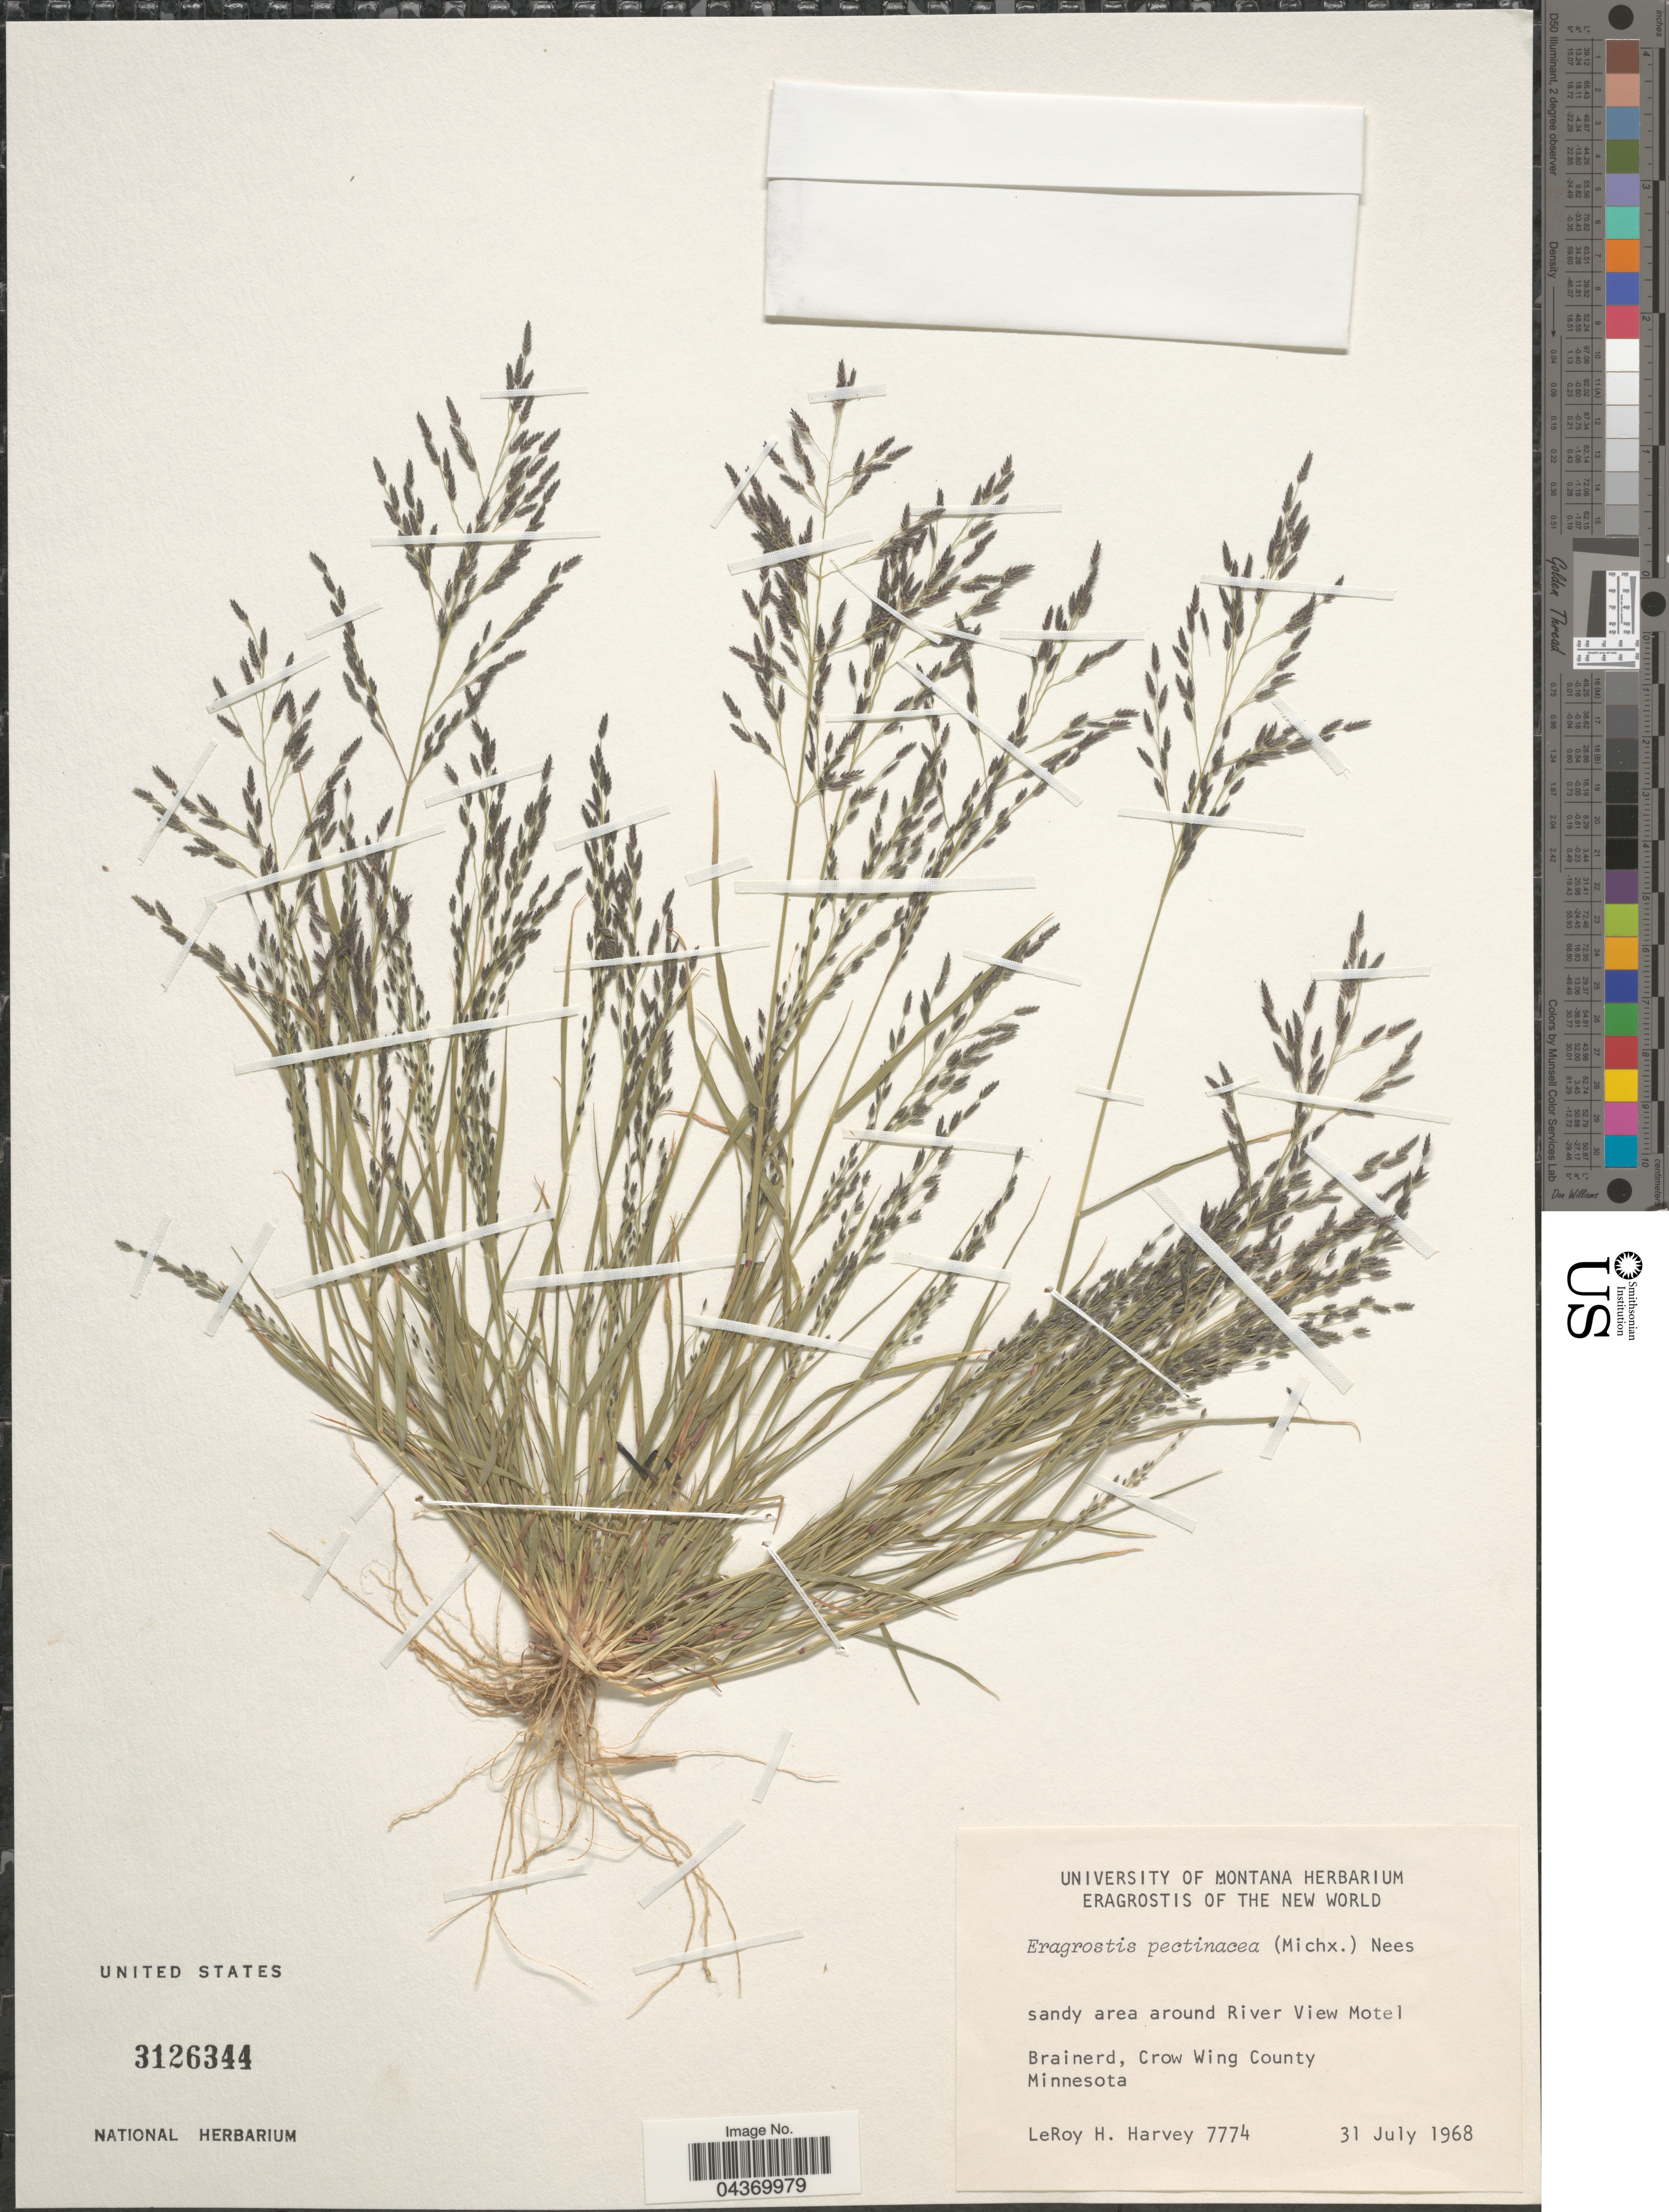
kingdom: Plantae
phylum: Tracheophyta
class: Liliopsida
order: Poales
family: Poaceae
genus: Eragrostis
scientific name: Eragrostis pectinacea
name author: (Michx.) Nees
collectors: L. H. Harvey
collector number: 7774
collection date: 1968-07-31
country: United States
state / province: Minnesota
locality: Around River View Motel. Brainerd, Crow Wing County.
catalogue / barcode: US 3126344